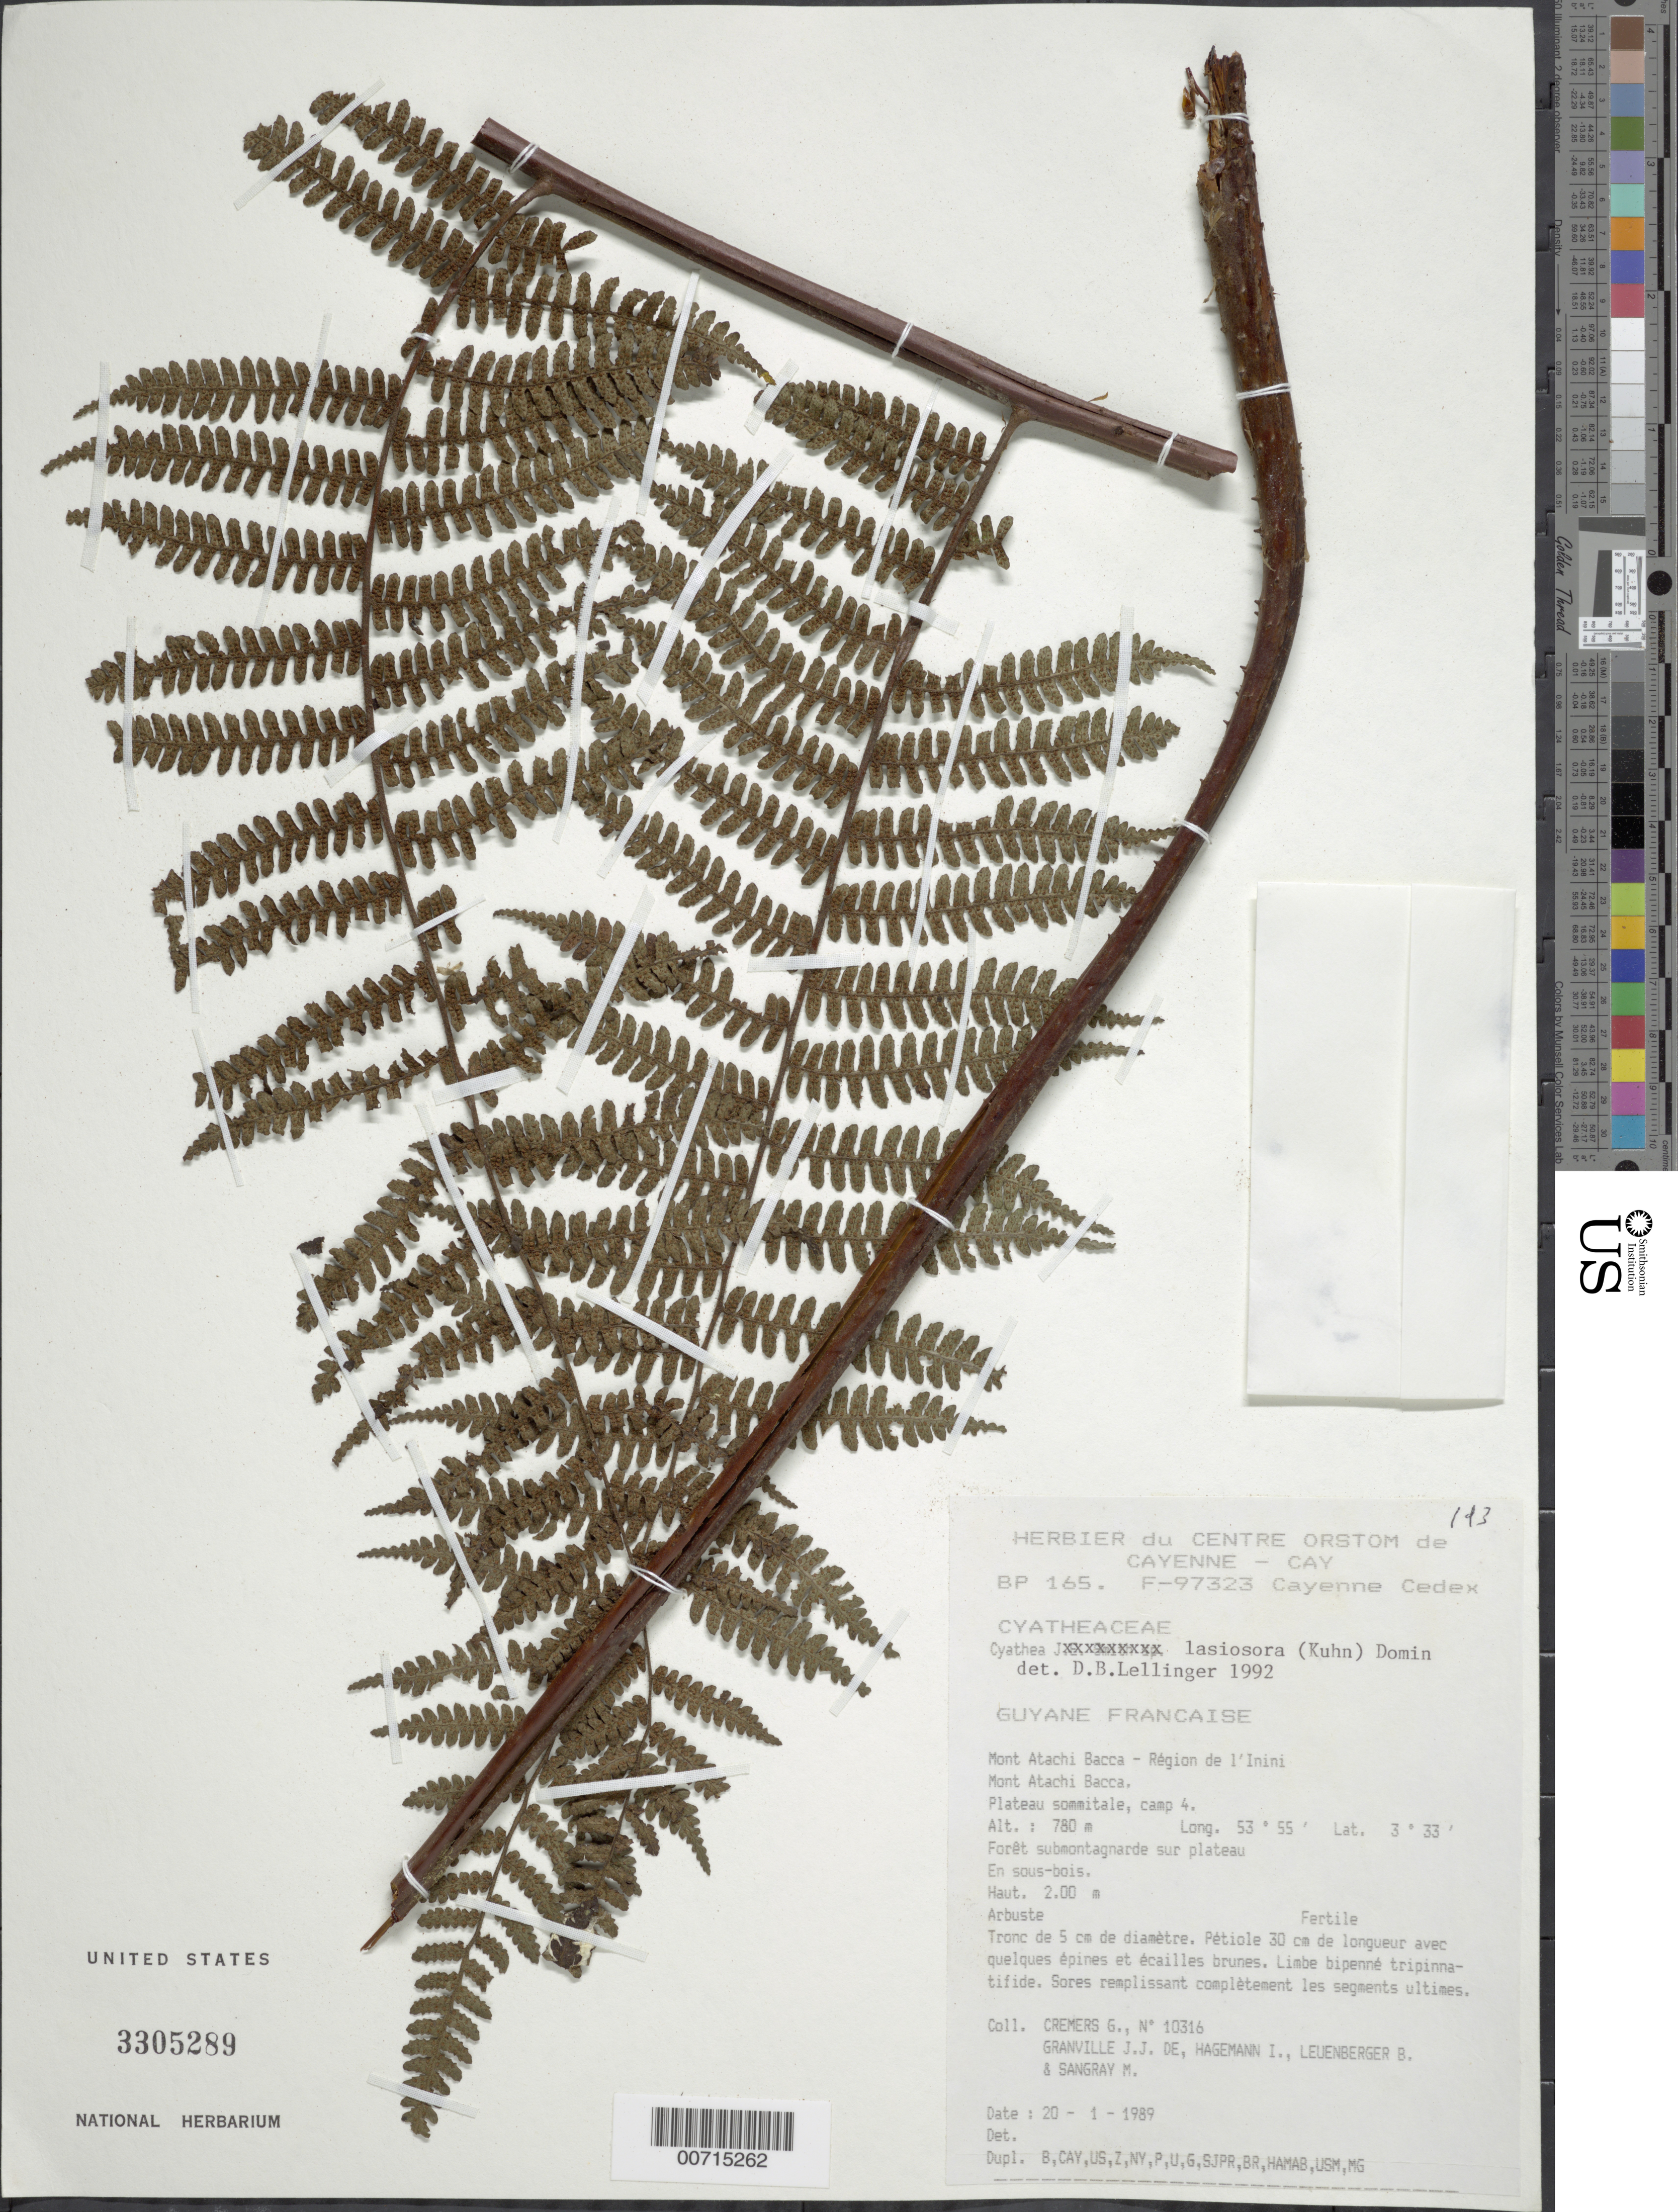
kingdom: Plantae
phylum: Tracheophyta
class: Polypodiopsida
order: Cyatheales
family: Cyatheaceae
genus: Cyathea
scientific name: Cyathea lasiosora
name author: (Mett. ex Kuhn) Domin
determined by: Lellinger, David B., (BOT), Smithsonian Institution - National Museum of Natural History (UNITED STATES)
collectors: G. Cremers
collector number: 10316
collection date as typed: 20-Jan-89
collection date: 1989-01-20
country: French Guiana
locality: Mont Atachi Bacca, région de l'Inini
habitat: Submontane forest, on plateau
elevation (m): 780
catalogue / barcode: US 3305289